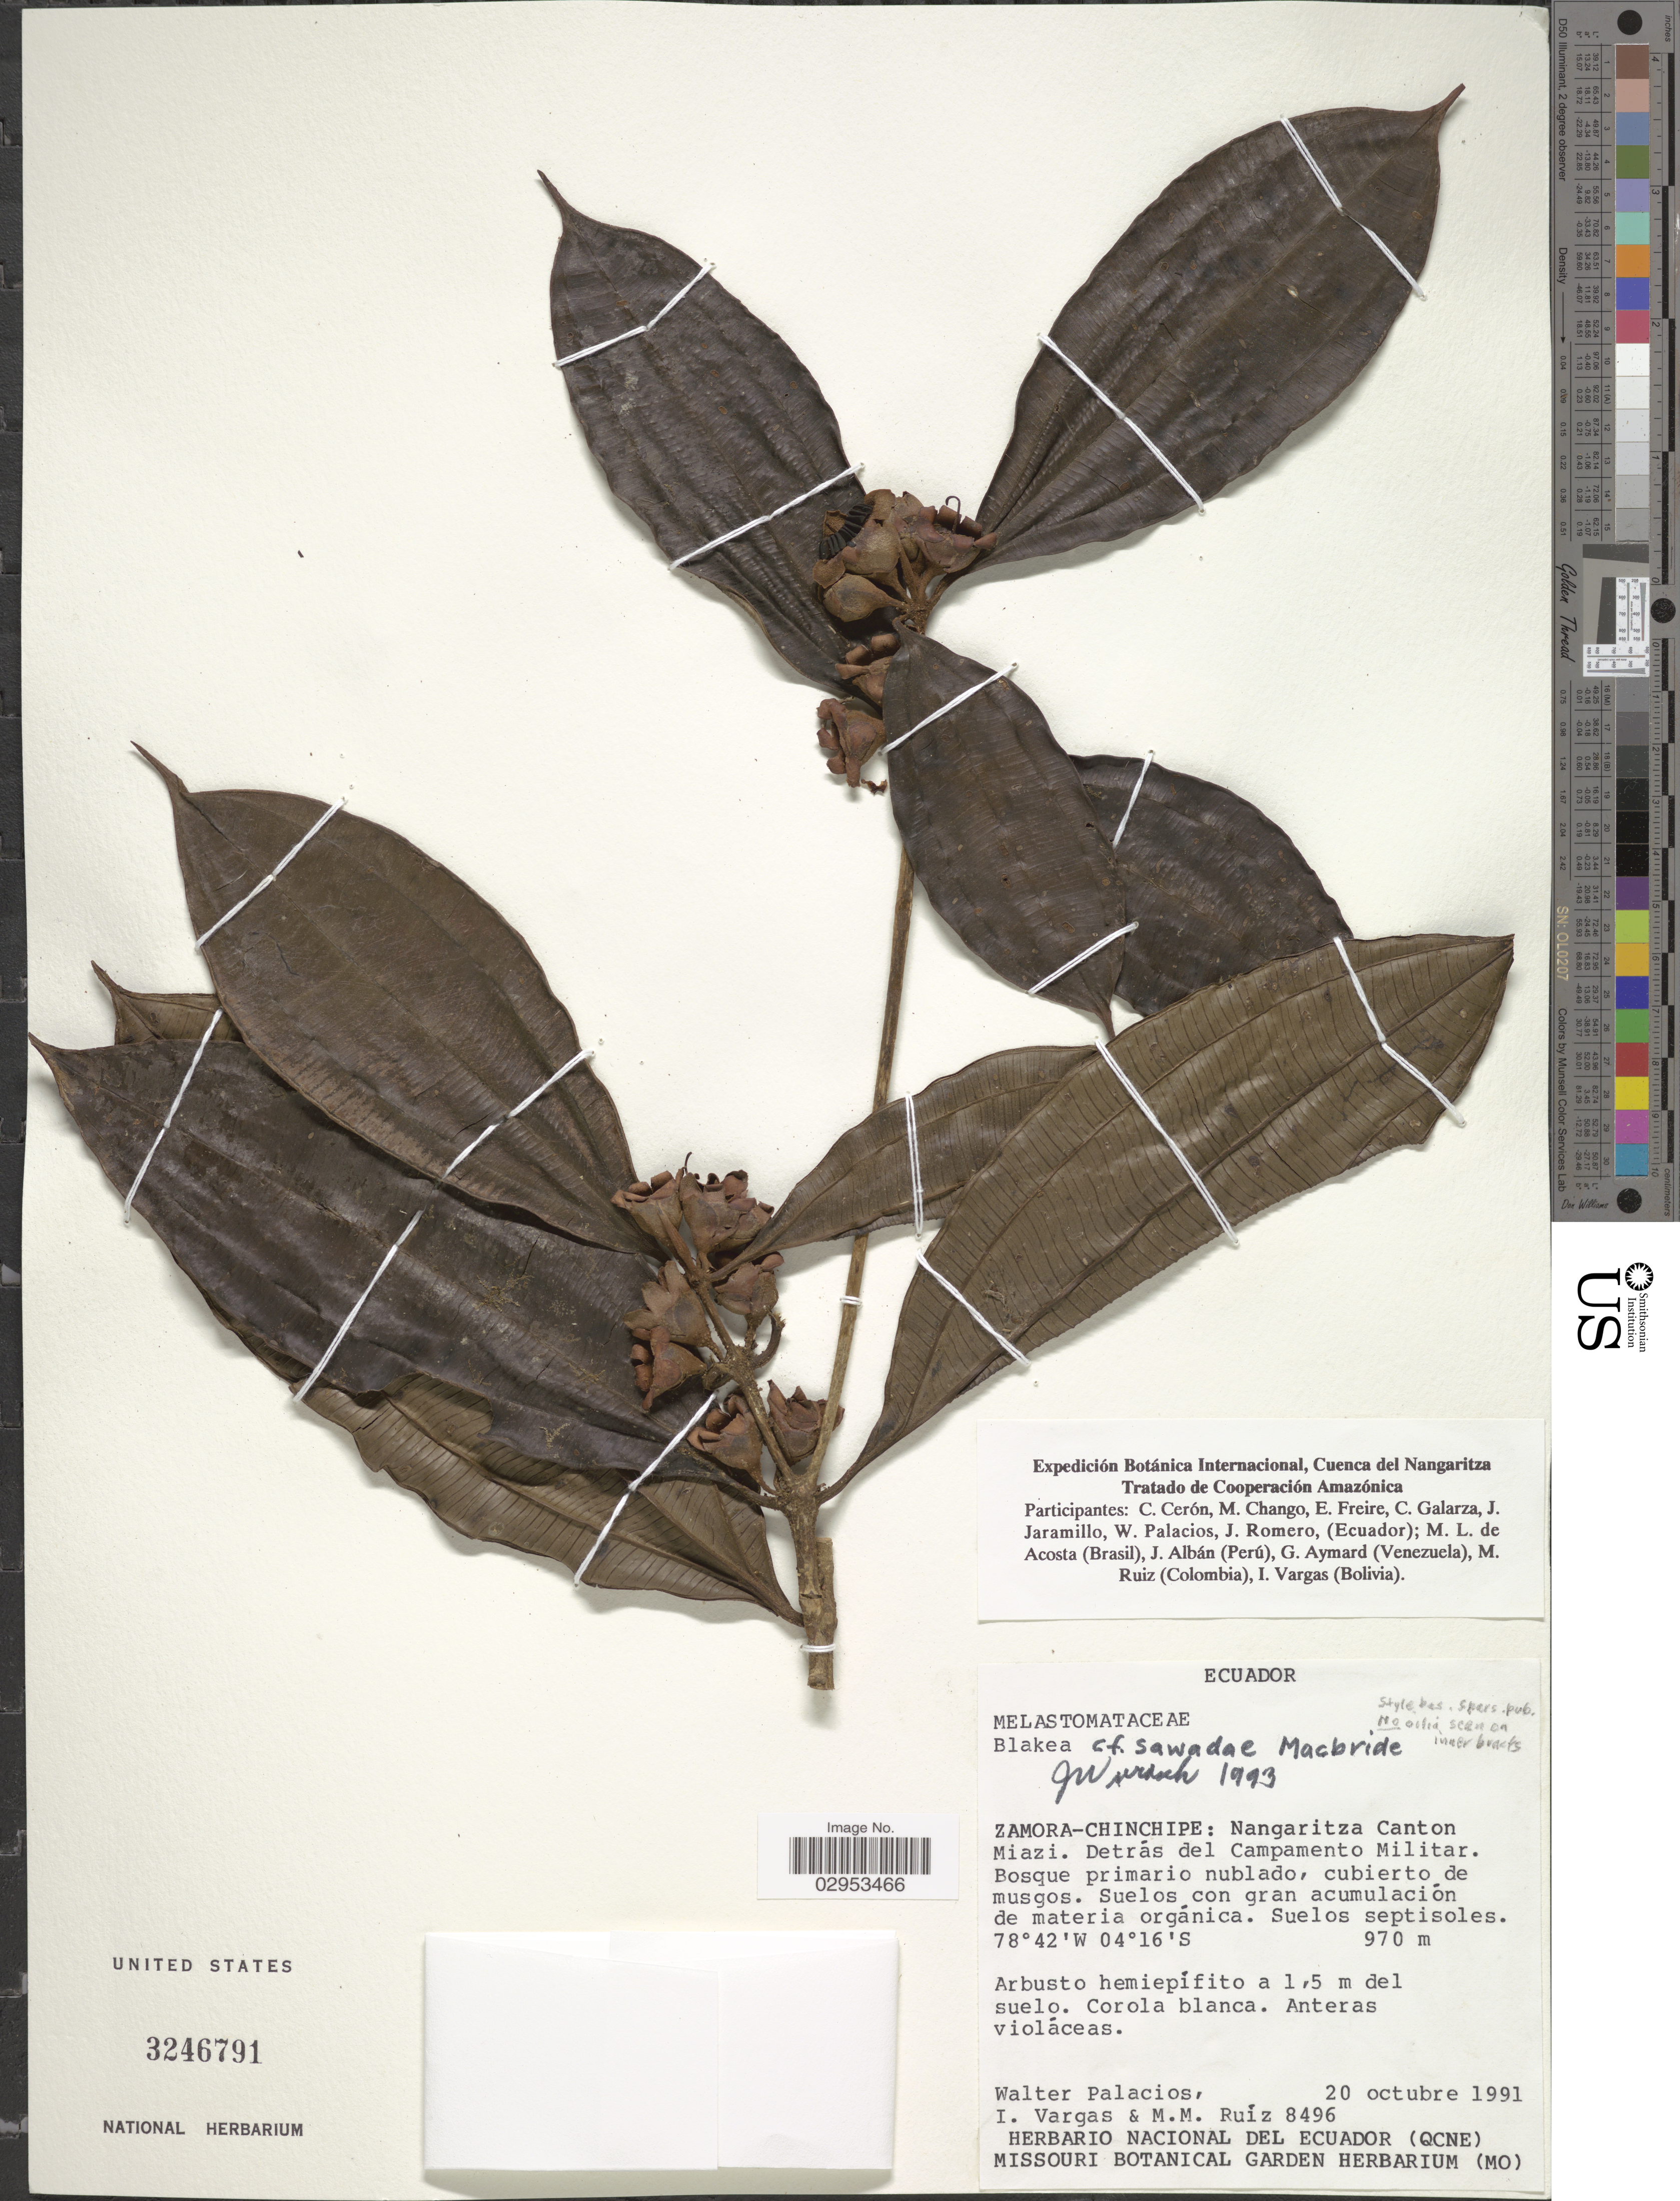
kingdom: Plantae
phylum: Tracheophyta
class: Magnoliopsida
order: Myrtales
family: Melastomataceae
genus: Blakea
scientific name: Blakea sawadae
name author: J.F. Macbr.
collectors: W. Palacios, I. Vargas, M. M. Ruíz, C. E. Cerón M. & et al.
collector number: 8496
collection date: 1991-10-20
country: Ecuador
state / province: Zamora-Chinchipe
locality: Nangaritza Canton Miazi. Detrás del Campamento Militar.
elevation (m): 970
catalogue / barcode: US 3246791